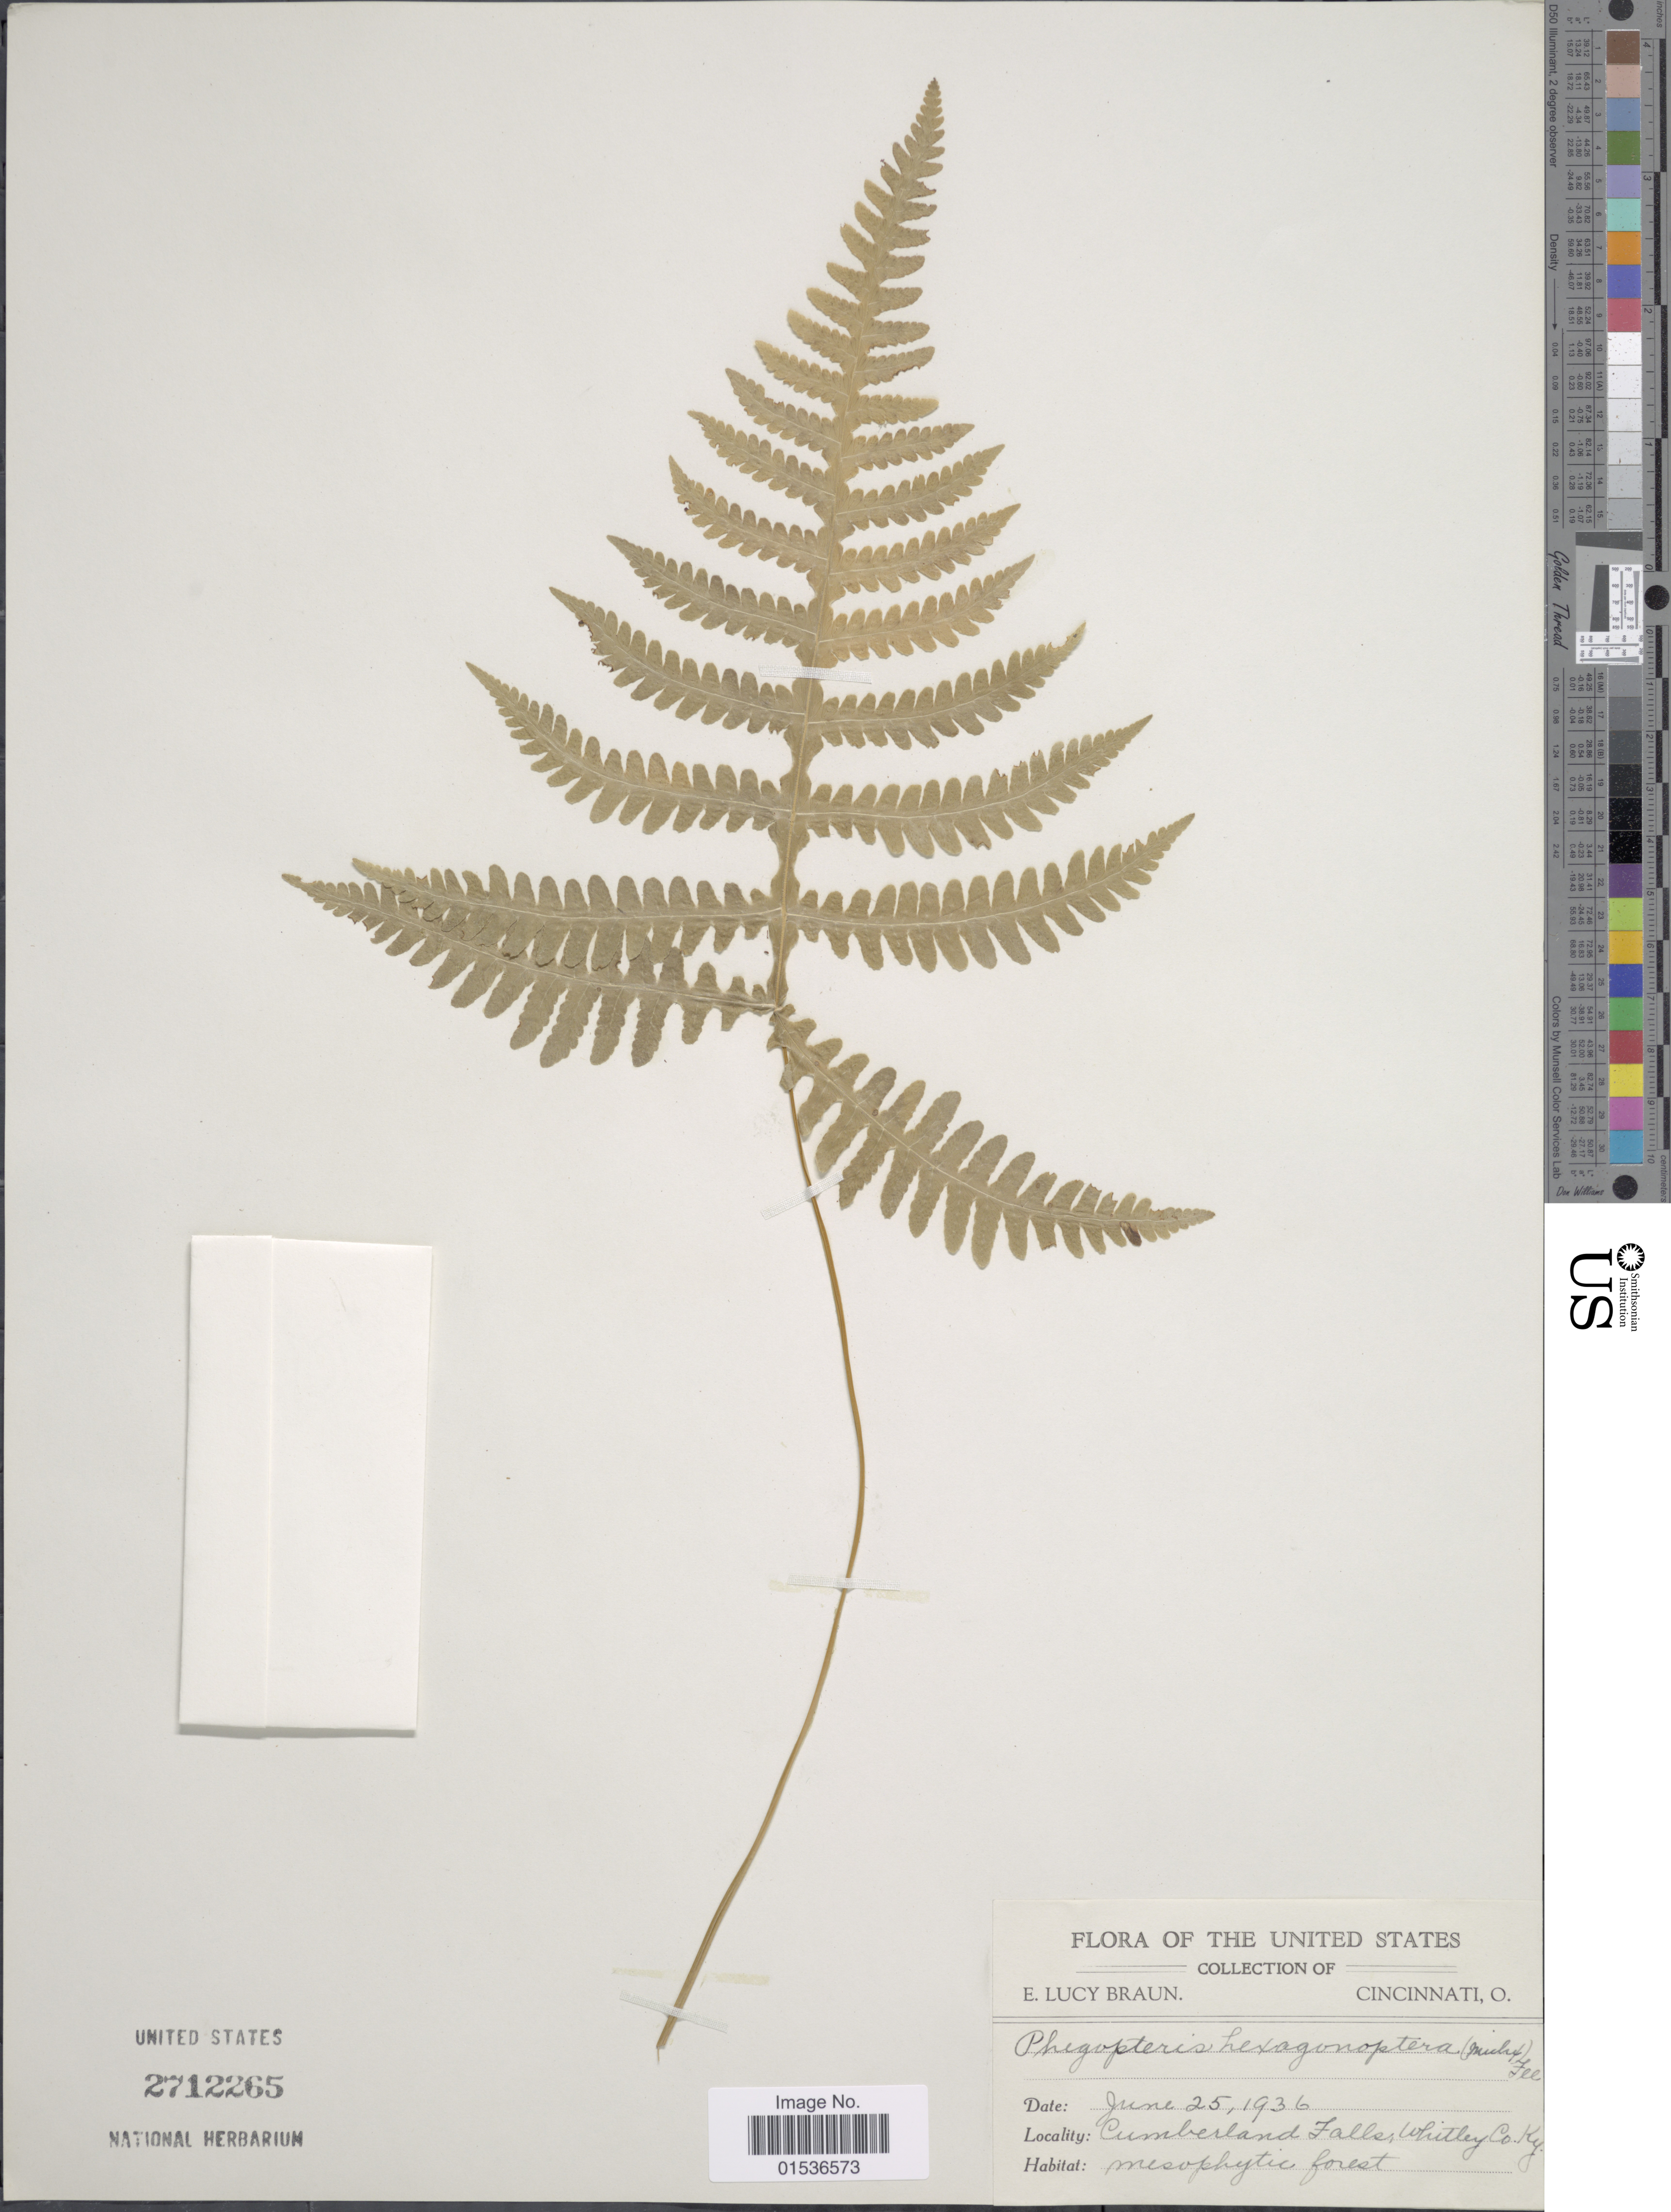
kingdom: Plantae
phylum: Tracheophyta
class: Polypodiopsida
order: Polypodiales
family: Thelypteridaceae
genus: Phegopteris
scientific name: Phegopteris hexagonoptera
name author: (Michx.) Fée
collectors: E. L. Braun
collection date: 1936-06-25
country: United States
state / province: Kentucky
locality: United States. Cumberland Falls, Whitley Co, Ky.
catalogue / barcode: US 2712265